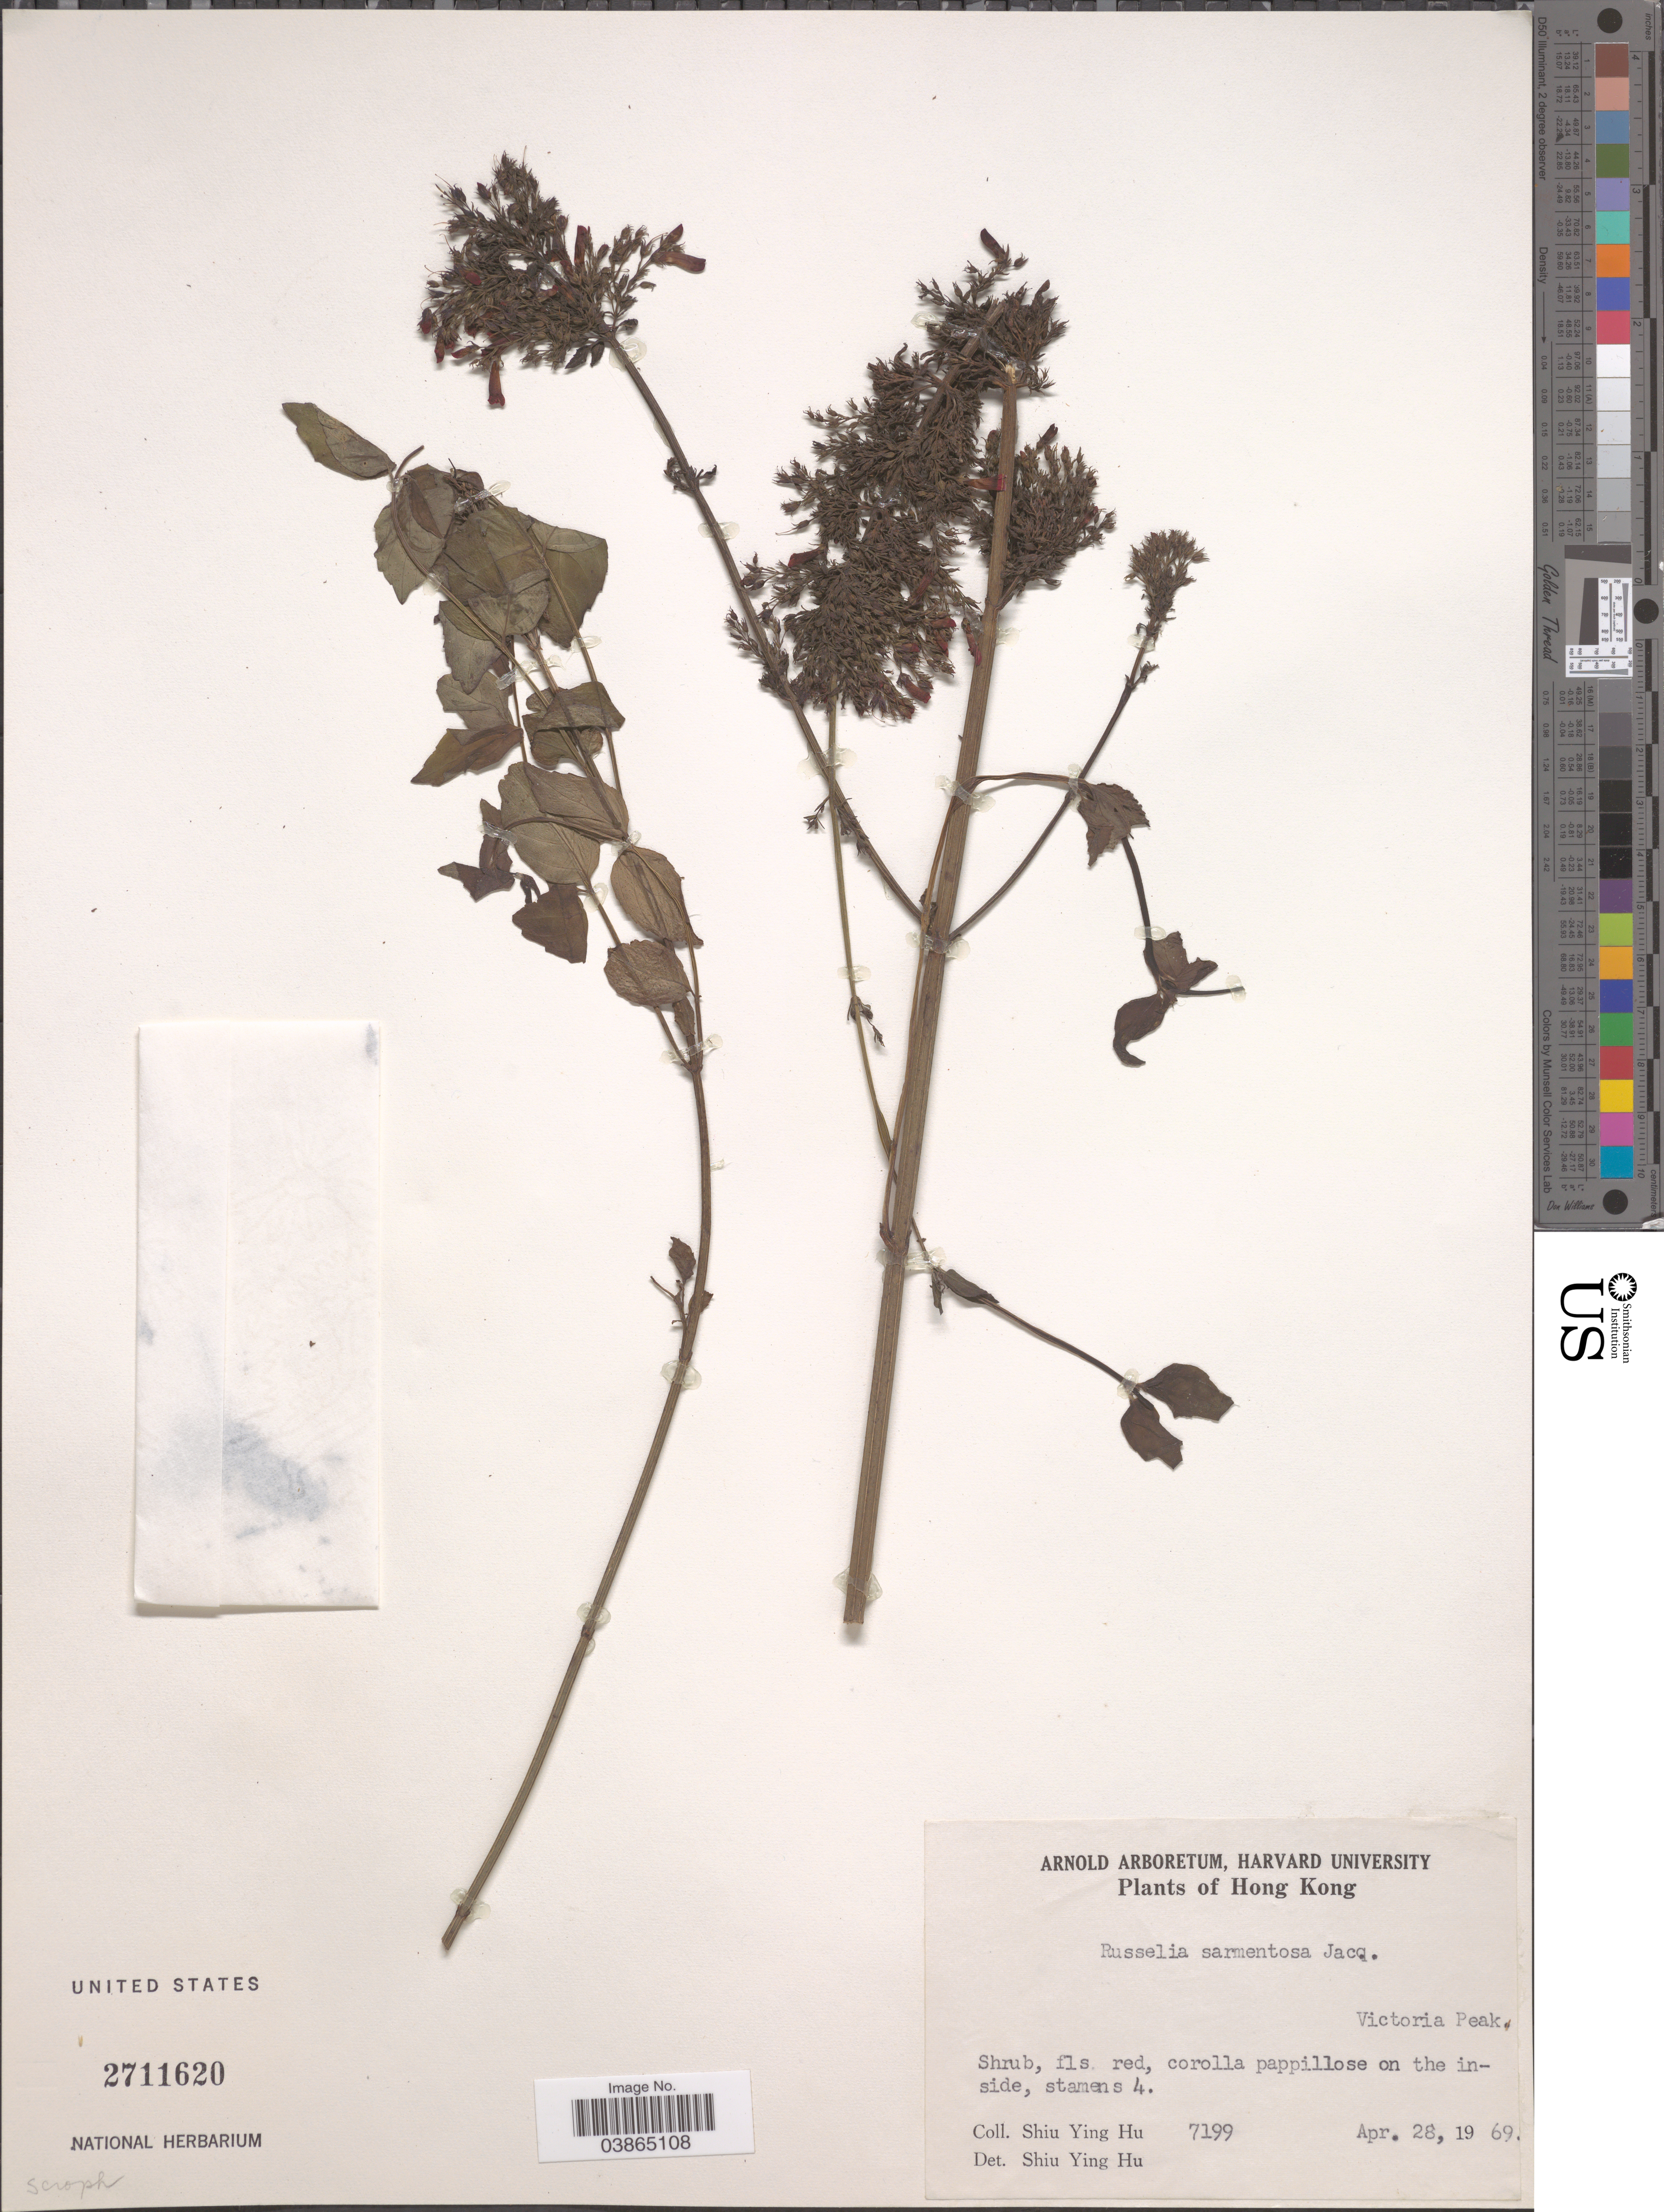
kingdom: Plantae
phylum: Tracheophyta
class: Magnoliopsida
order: Lamiales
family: Plantaginaceae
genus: Russelia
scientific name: Russelia equisetiformis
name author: Schltdl. & Cham.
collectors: S. Y. Hu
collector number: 7199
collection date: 1969-04-28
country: China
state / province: Hong Kong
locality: Victoria Peak.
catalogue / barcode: US 2711620